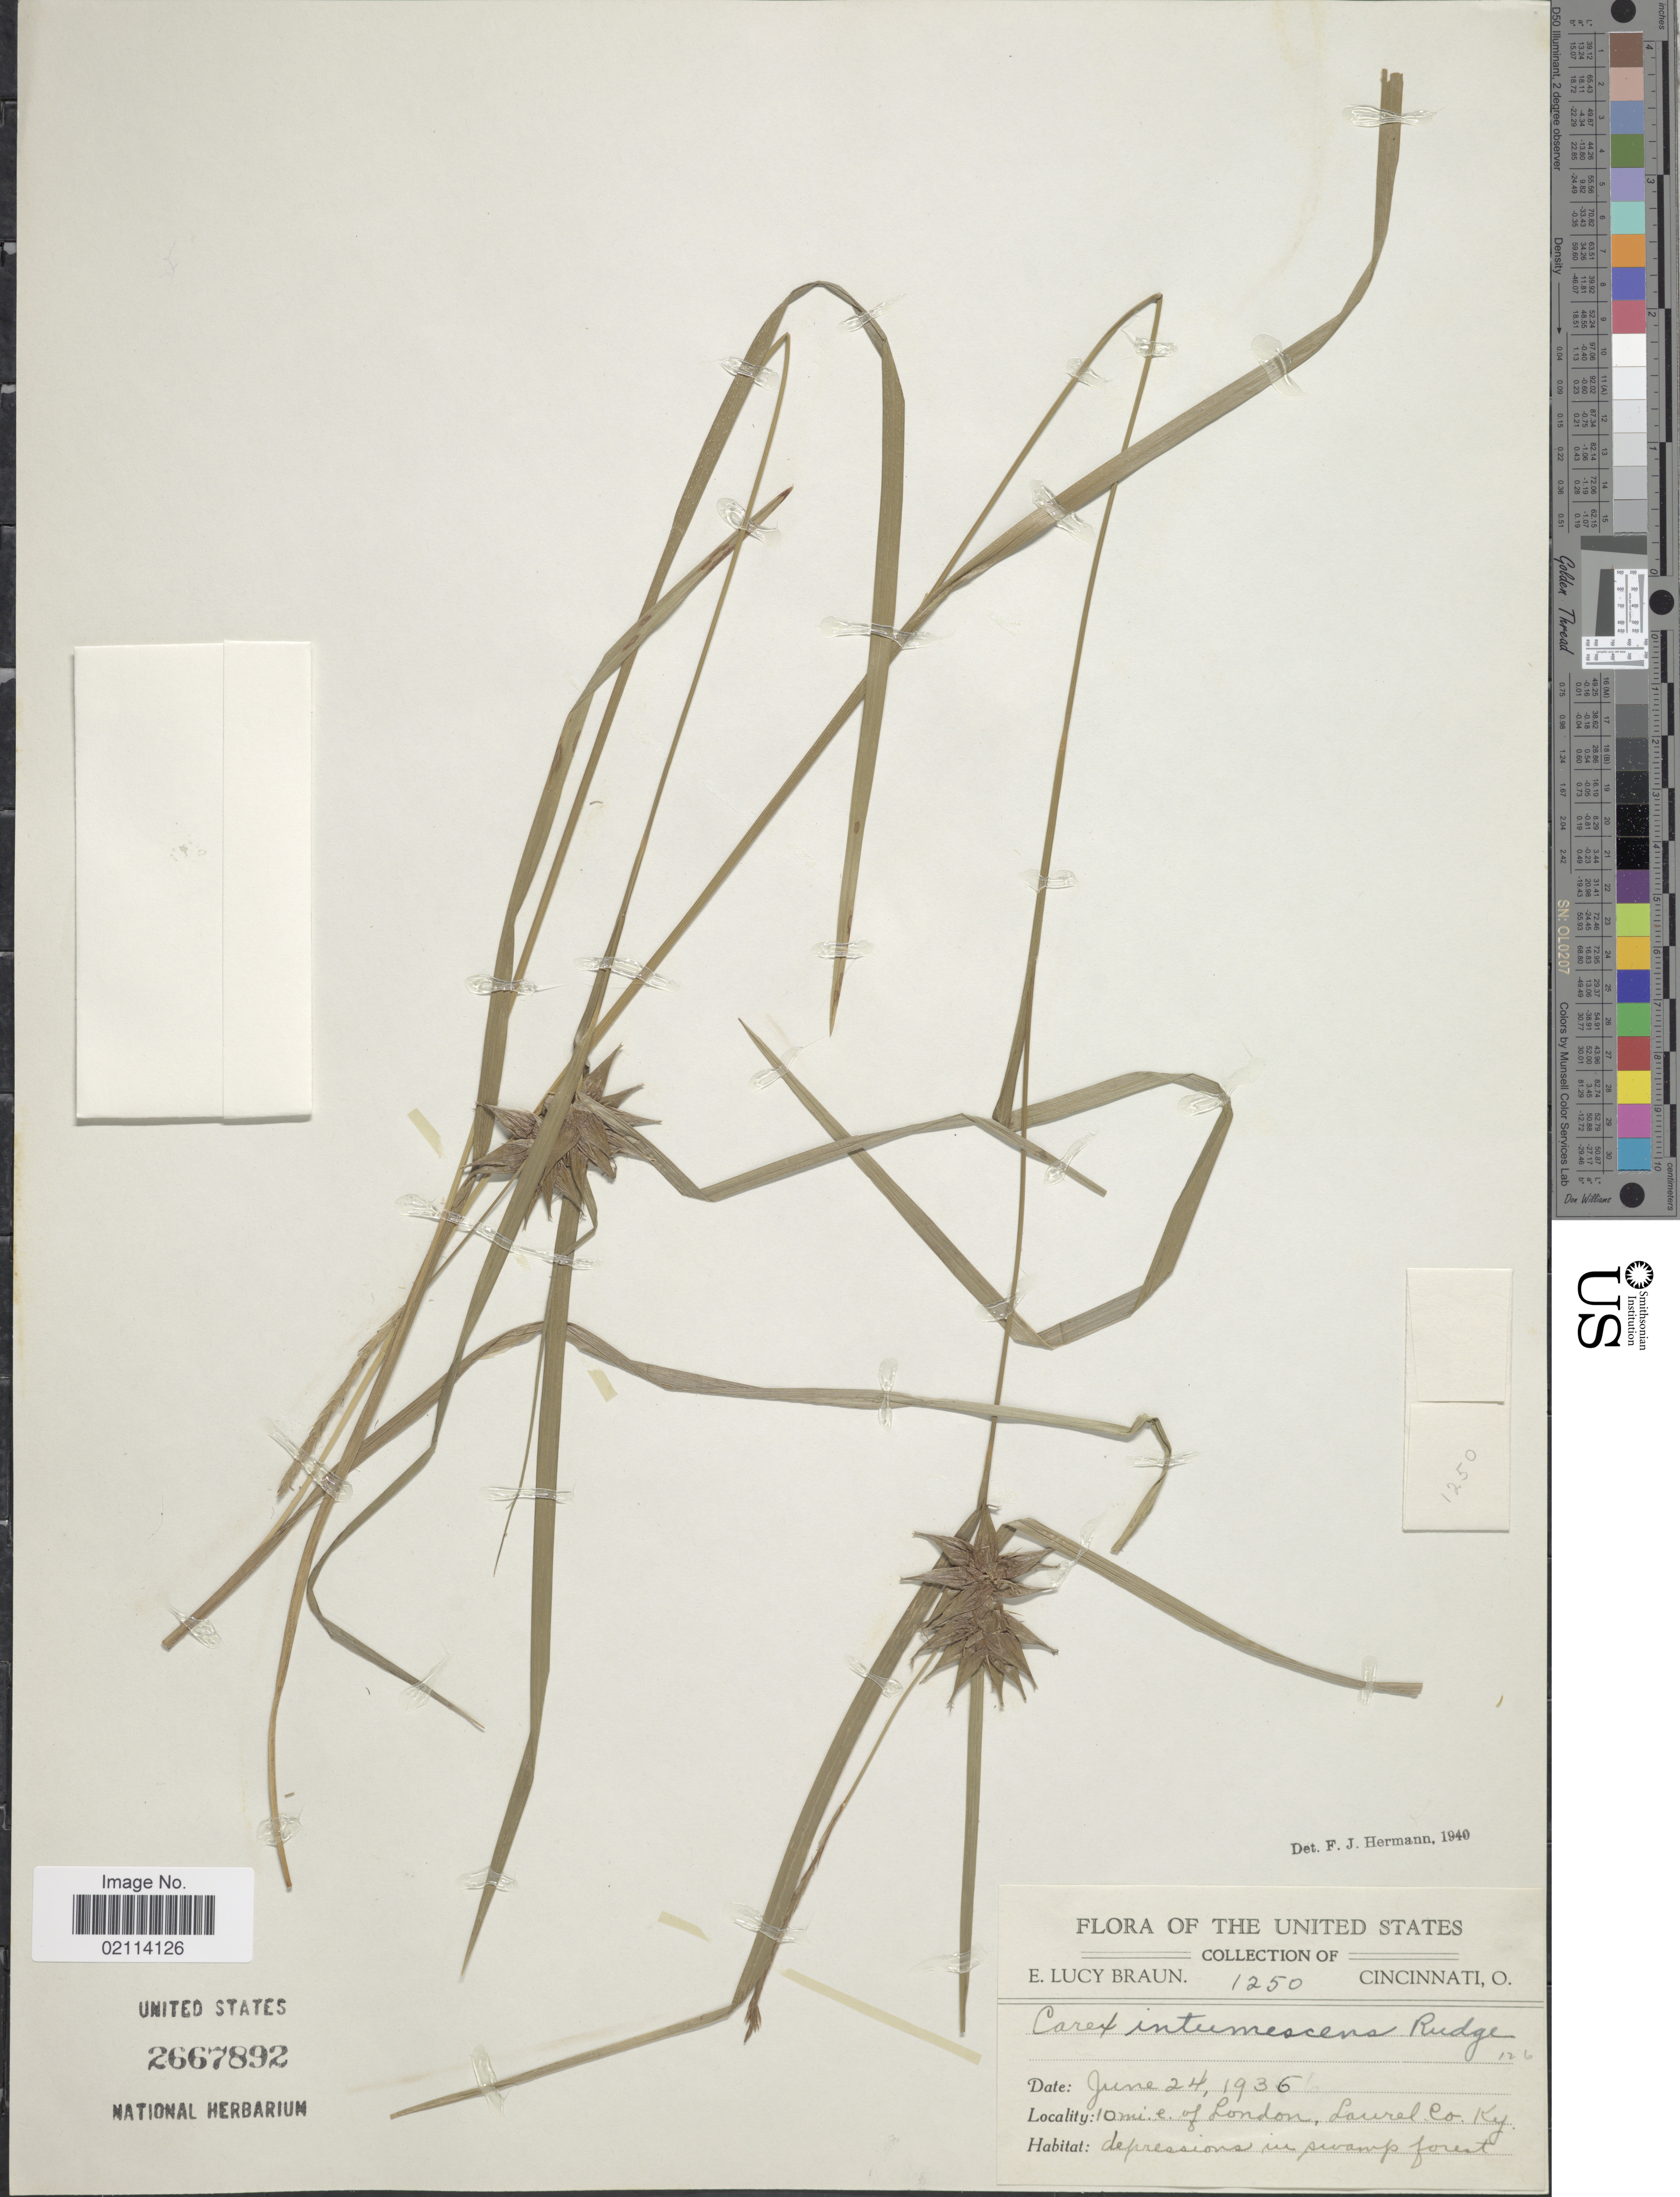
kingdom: Plantae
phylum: Tracheophyta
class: Liliopsida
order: Poales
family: Cyperaceae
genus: Carex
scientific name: Carex intumescens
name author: Rudge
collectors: E. L. Braun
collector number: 1250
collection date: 1936-06-24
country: United States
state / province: Kentucky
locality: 10 mi. e. of London, Laurel Co., depressions in swamp forest.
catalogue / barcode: US 2667892